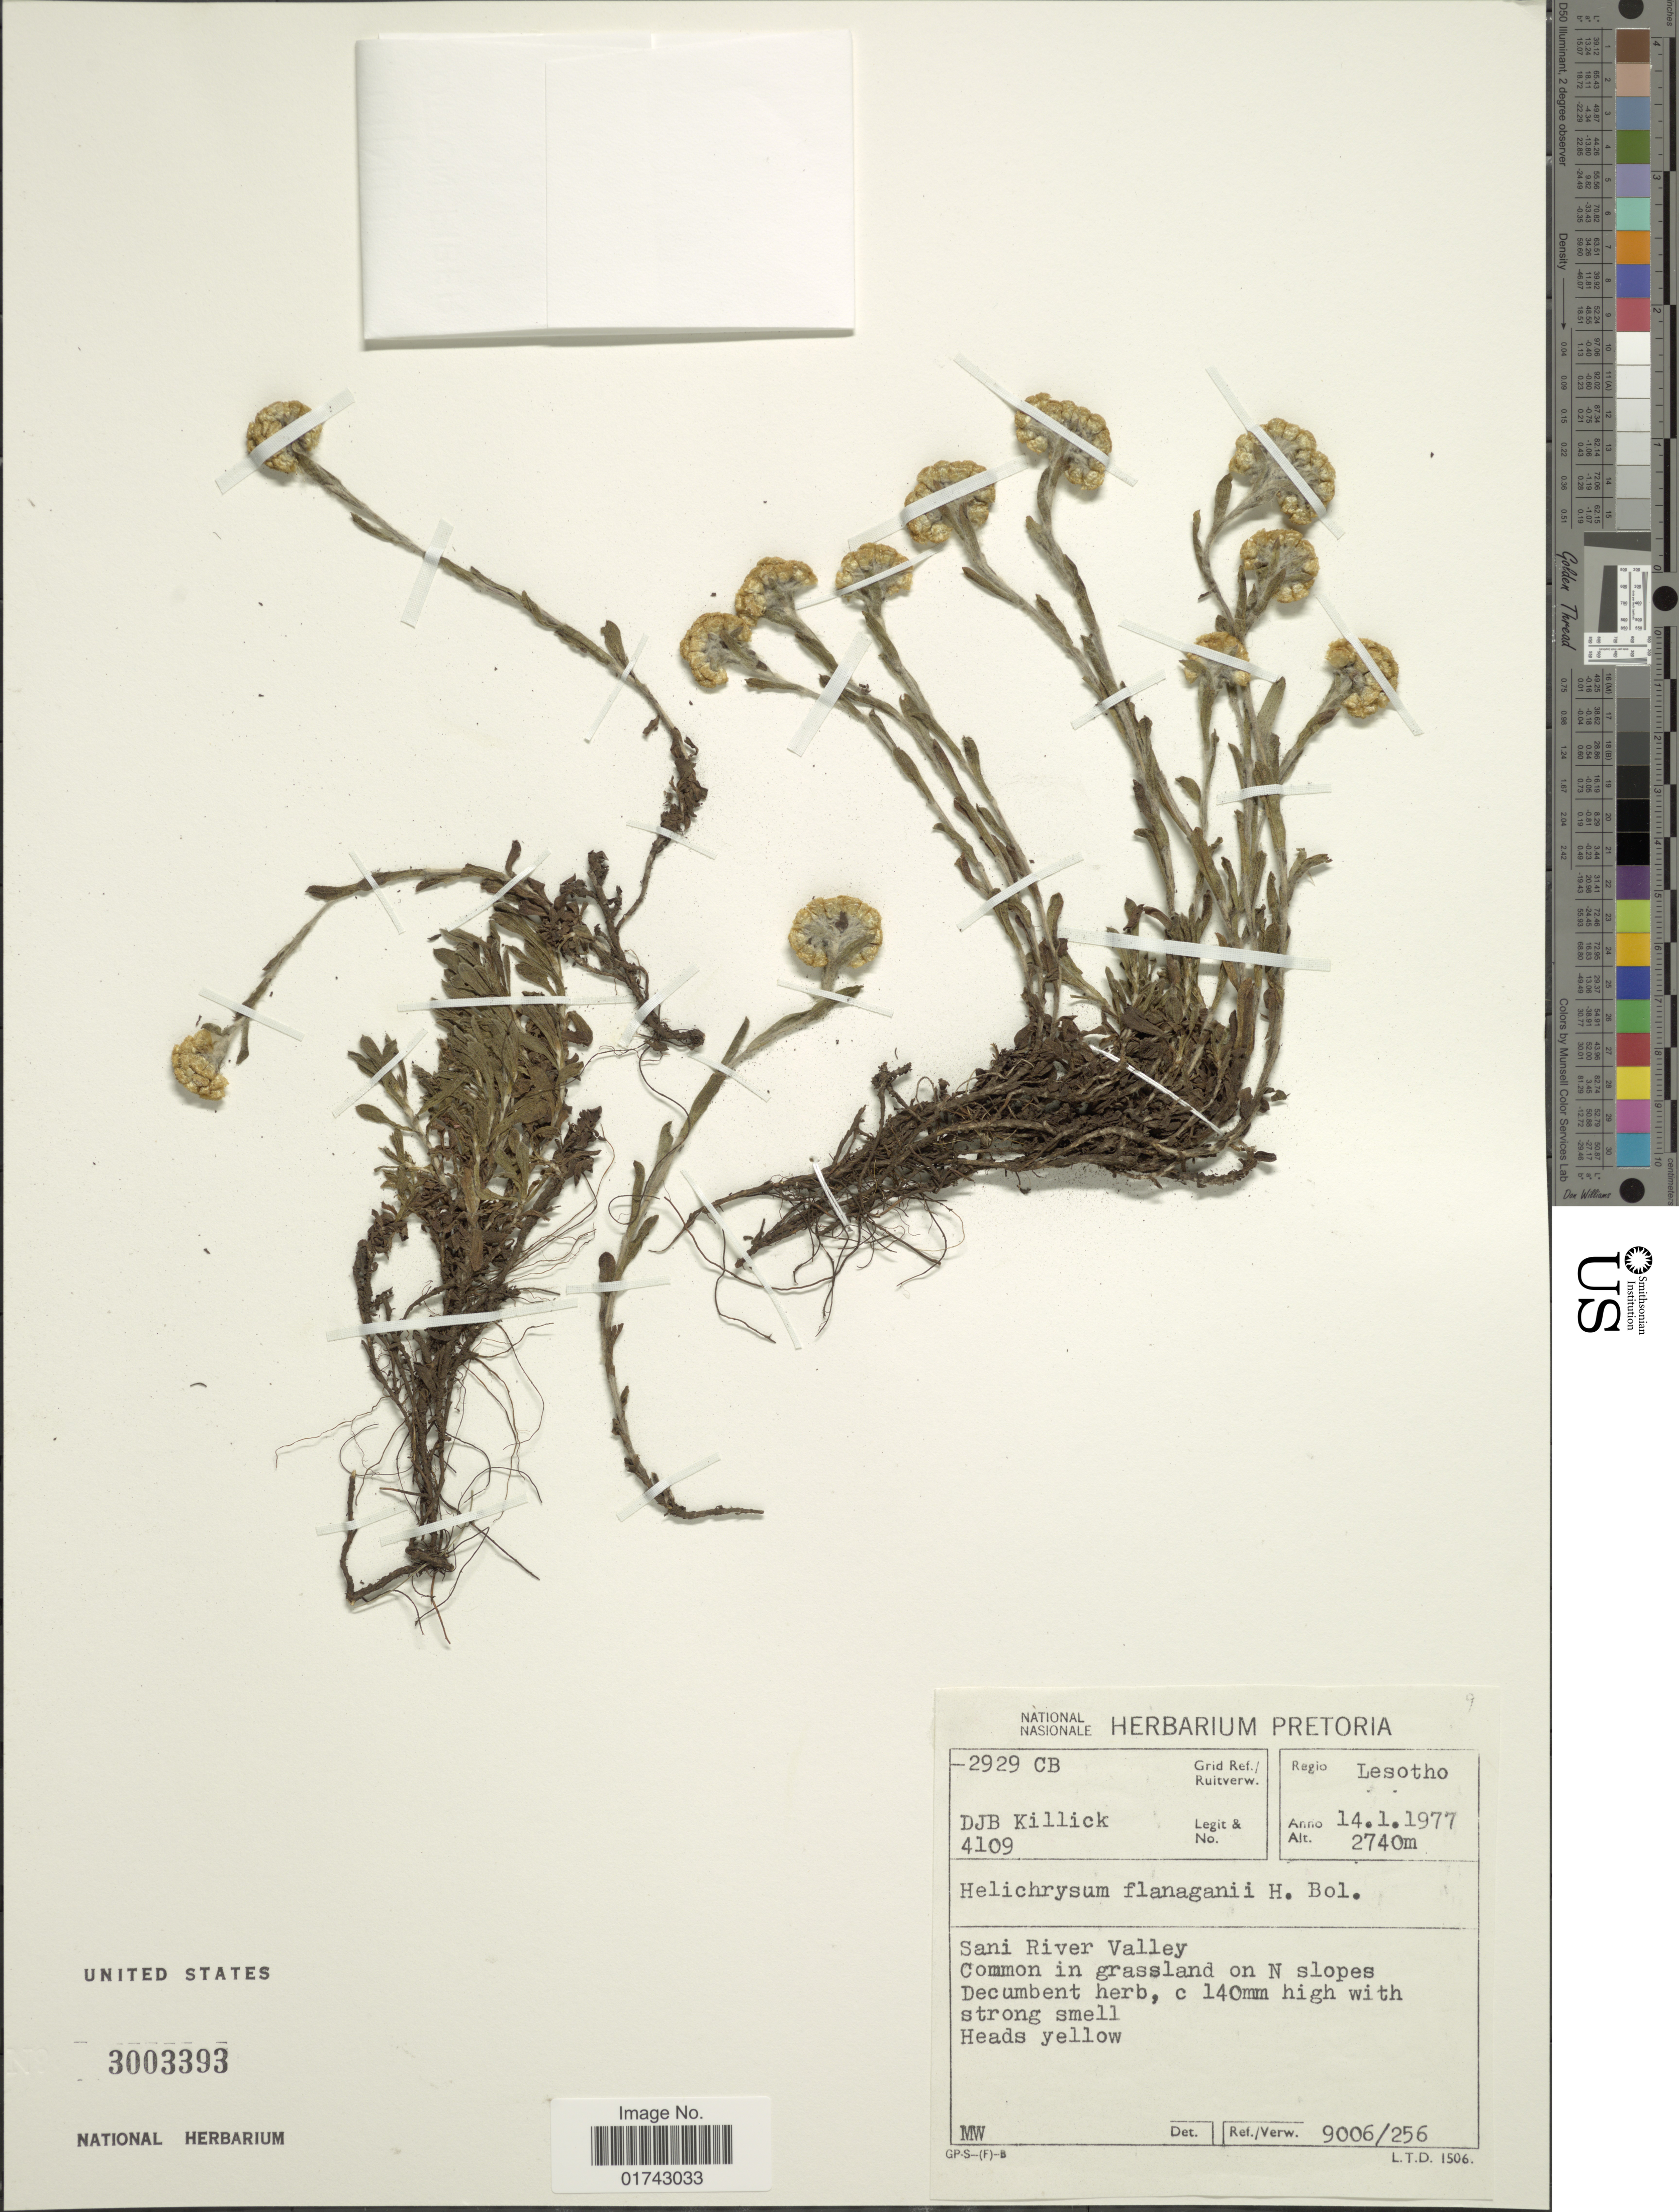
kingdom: Plantae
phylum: Tracheophyta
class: Magnoliopsida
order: Asterales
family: Asteraceae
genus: Helichrysum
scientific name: Helichrysum flanaganii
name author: Bolus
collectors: D. Killick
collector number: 4109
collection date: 1977-01-14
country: Lesotho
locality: Regio Lesotho, Sani River Valley, Common in grassland on N slopes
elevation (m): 2740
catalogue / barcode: US 3003393